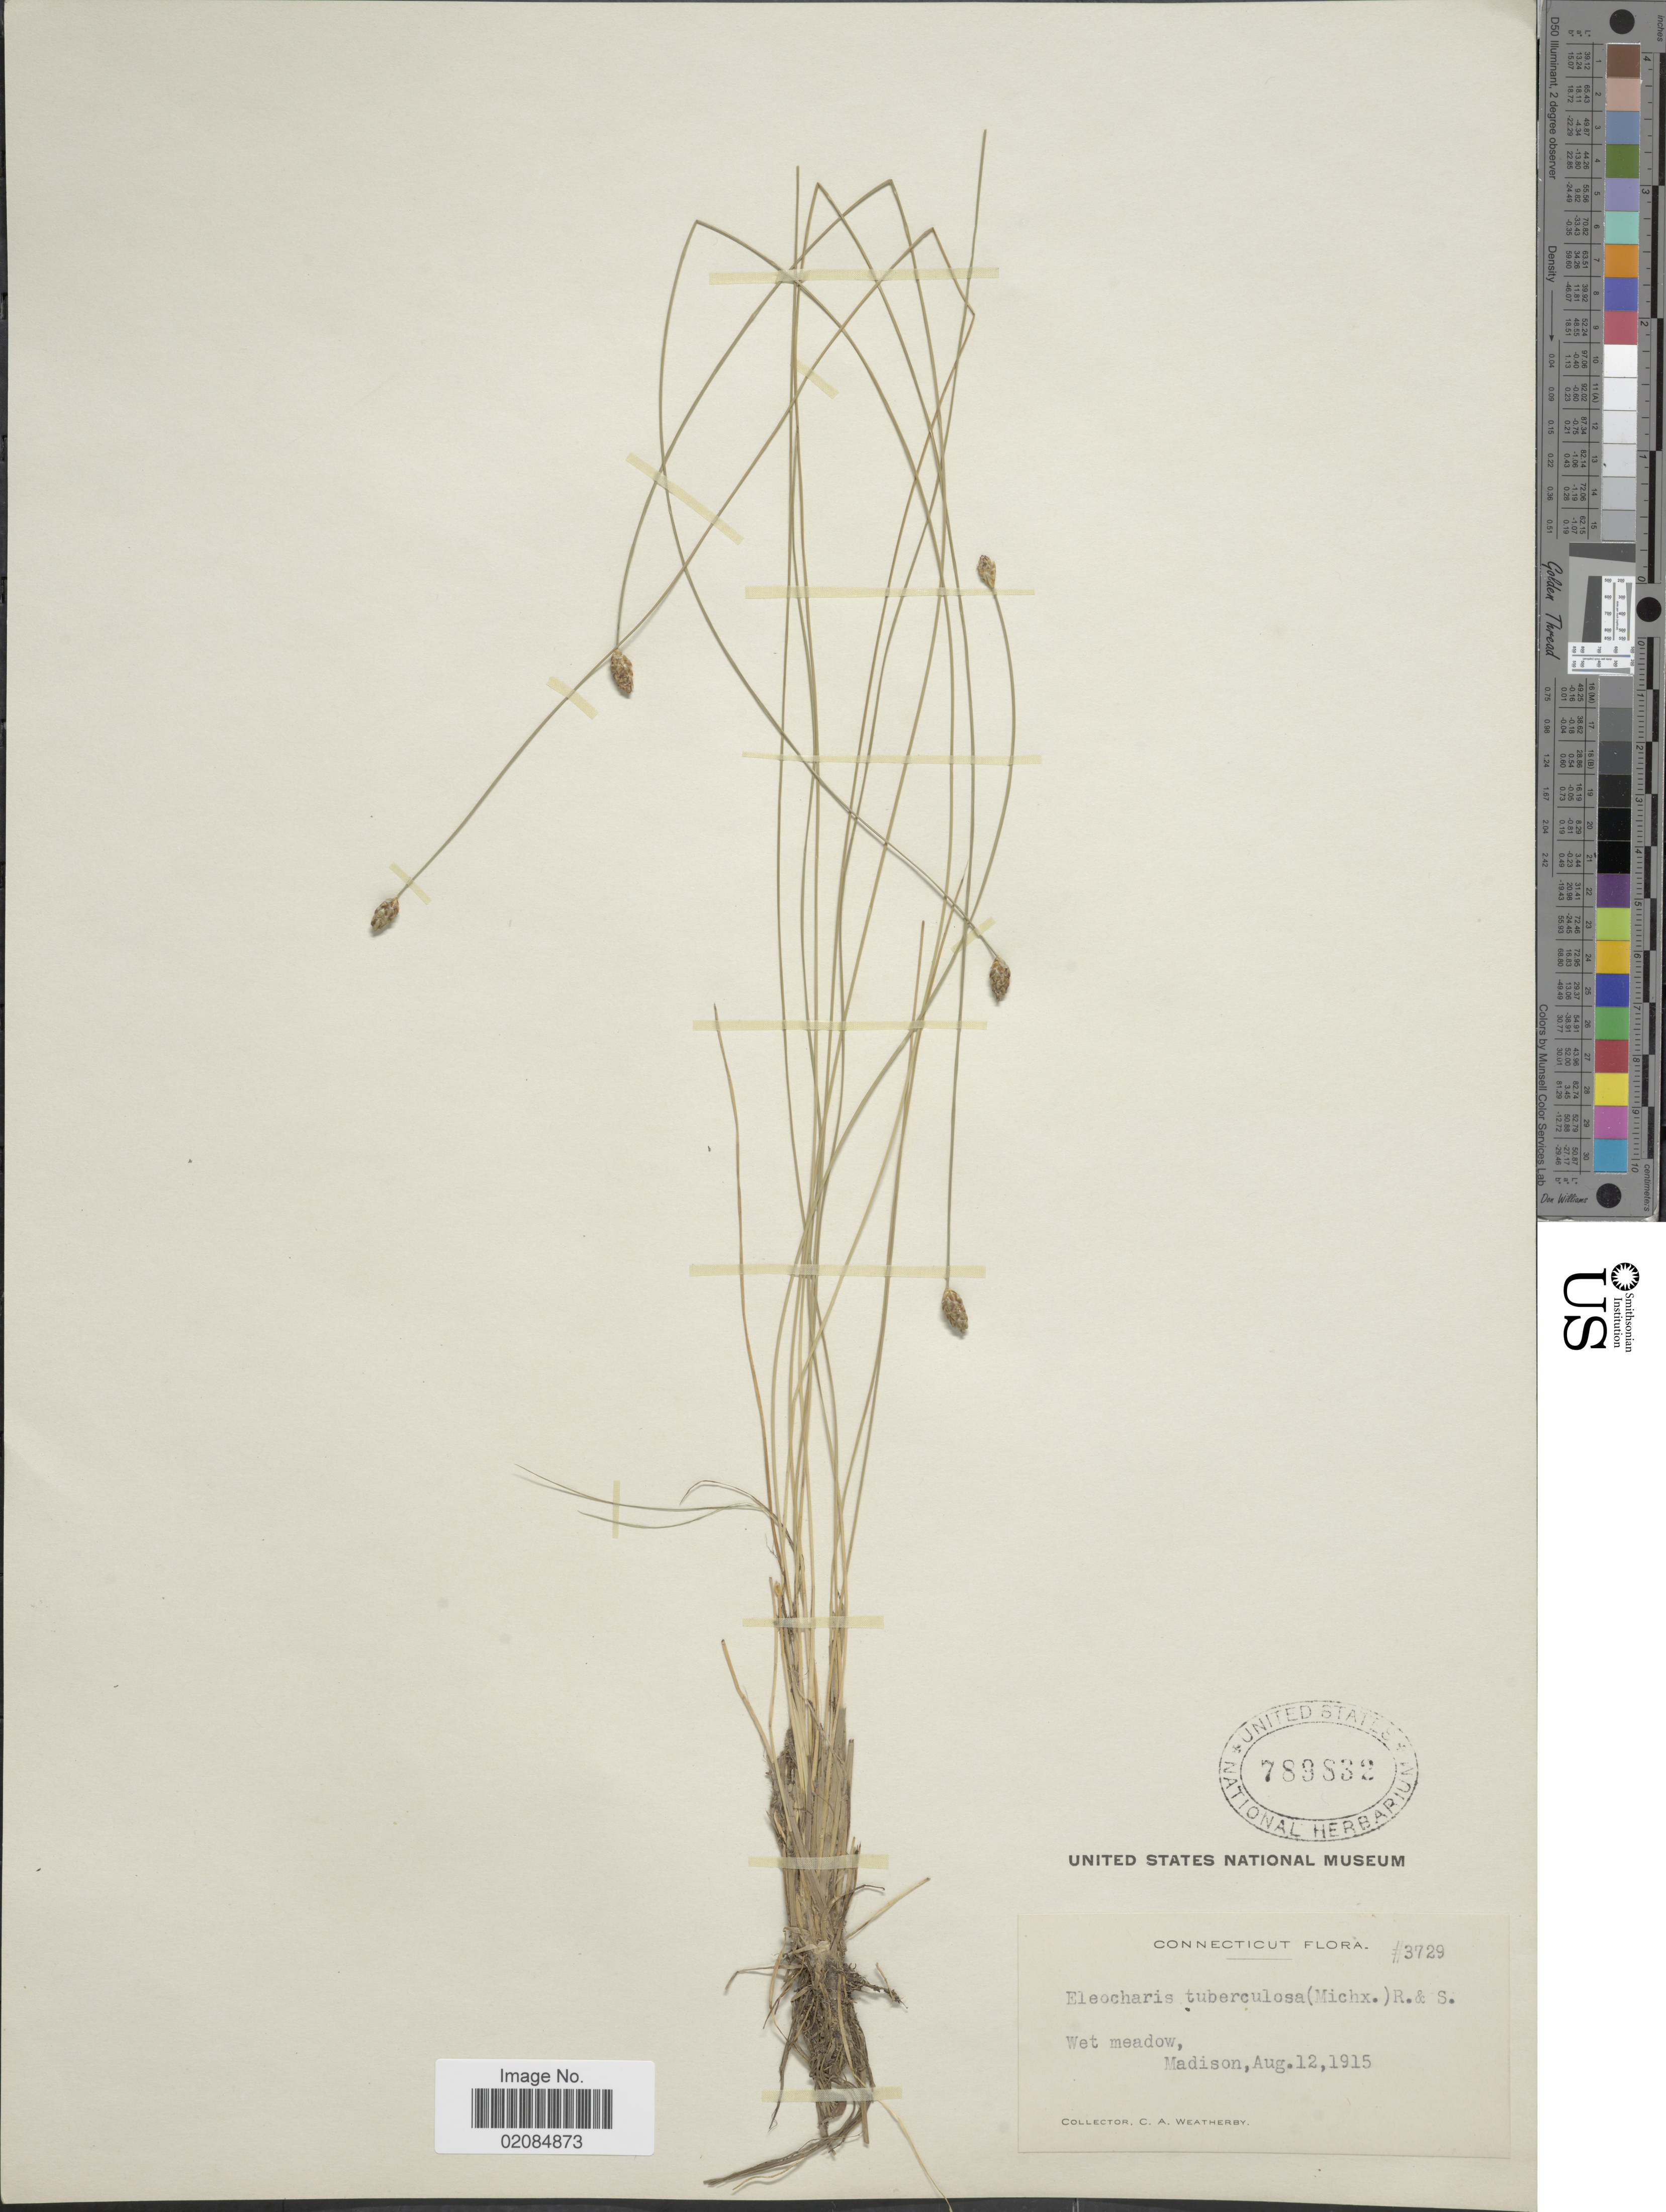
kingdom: Plantae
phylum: Tracheophyta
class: Liliopsida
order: Poales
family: Cyperaceae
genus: Eleocharis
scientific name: Eleocharis tuberculosa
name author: (Michx.) Roem. & Schult.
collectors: C. A. Weatherby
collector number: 3729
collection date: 1915-08-12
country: United States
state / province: Connecticut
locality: Madison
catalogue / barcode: US 789832